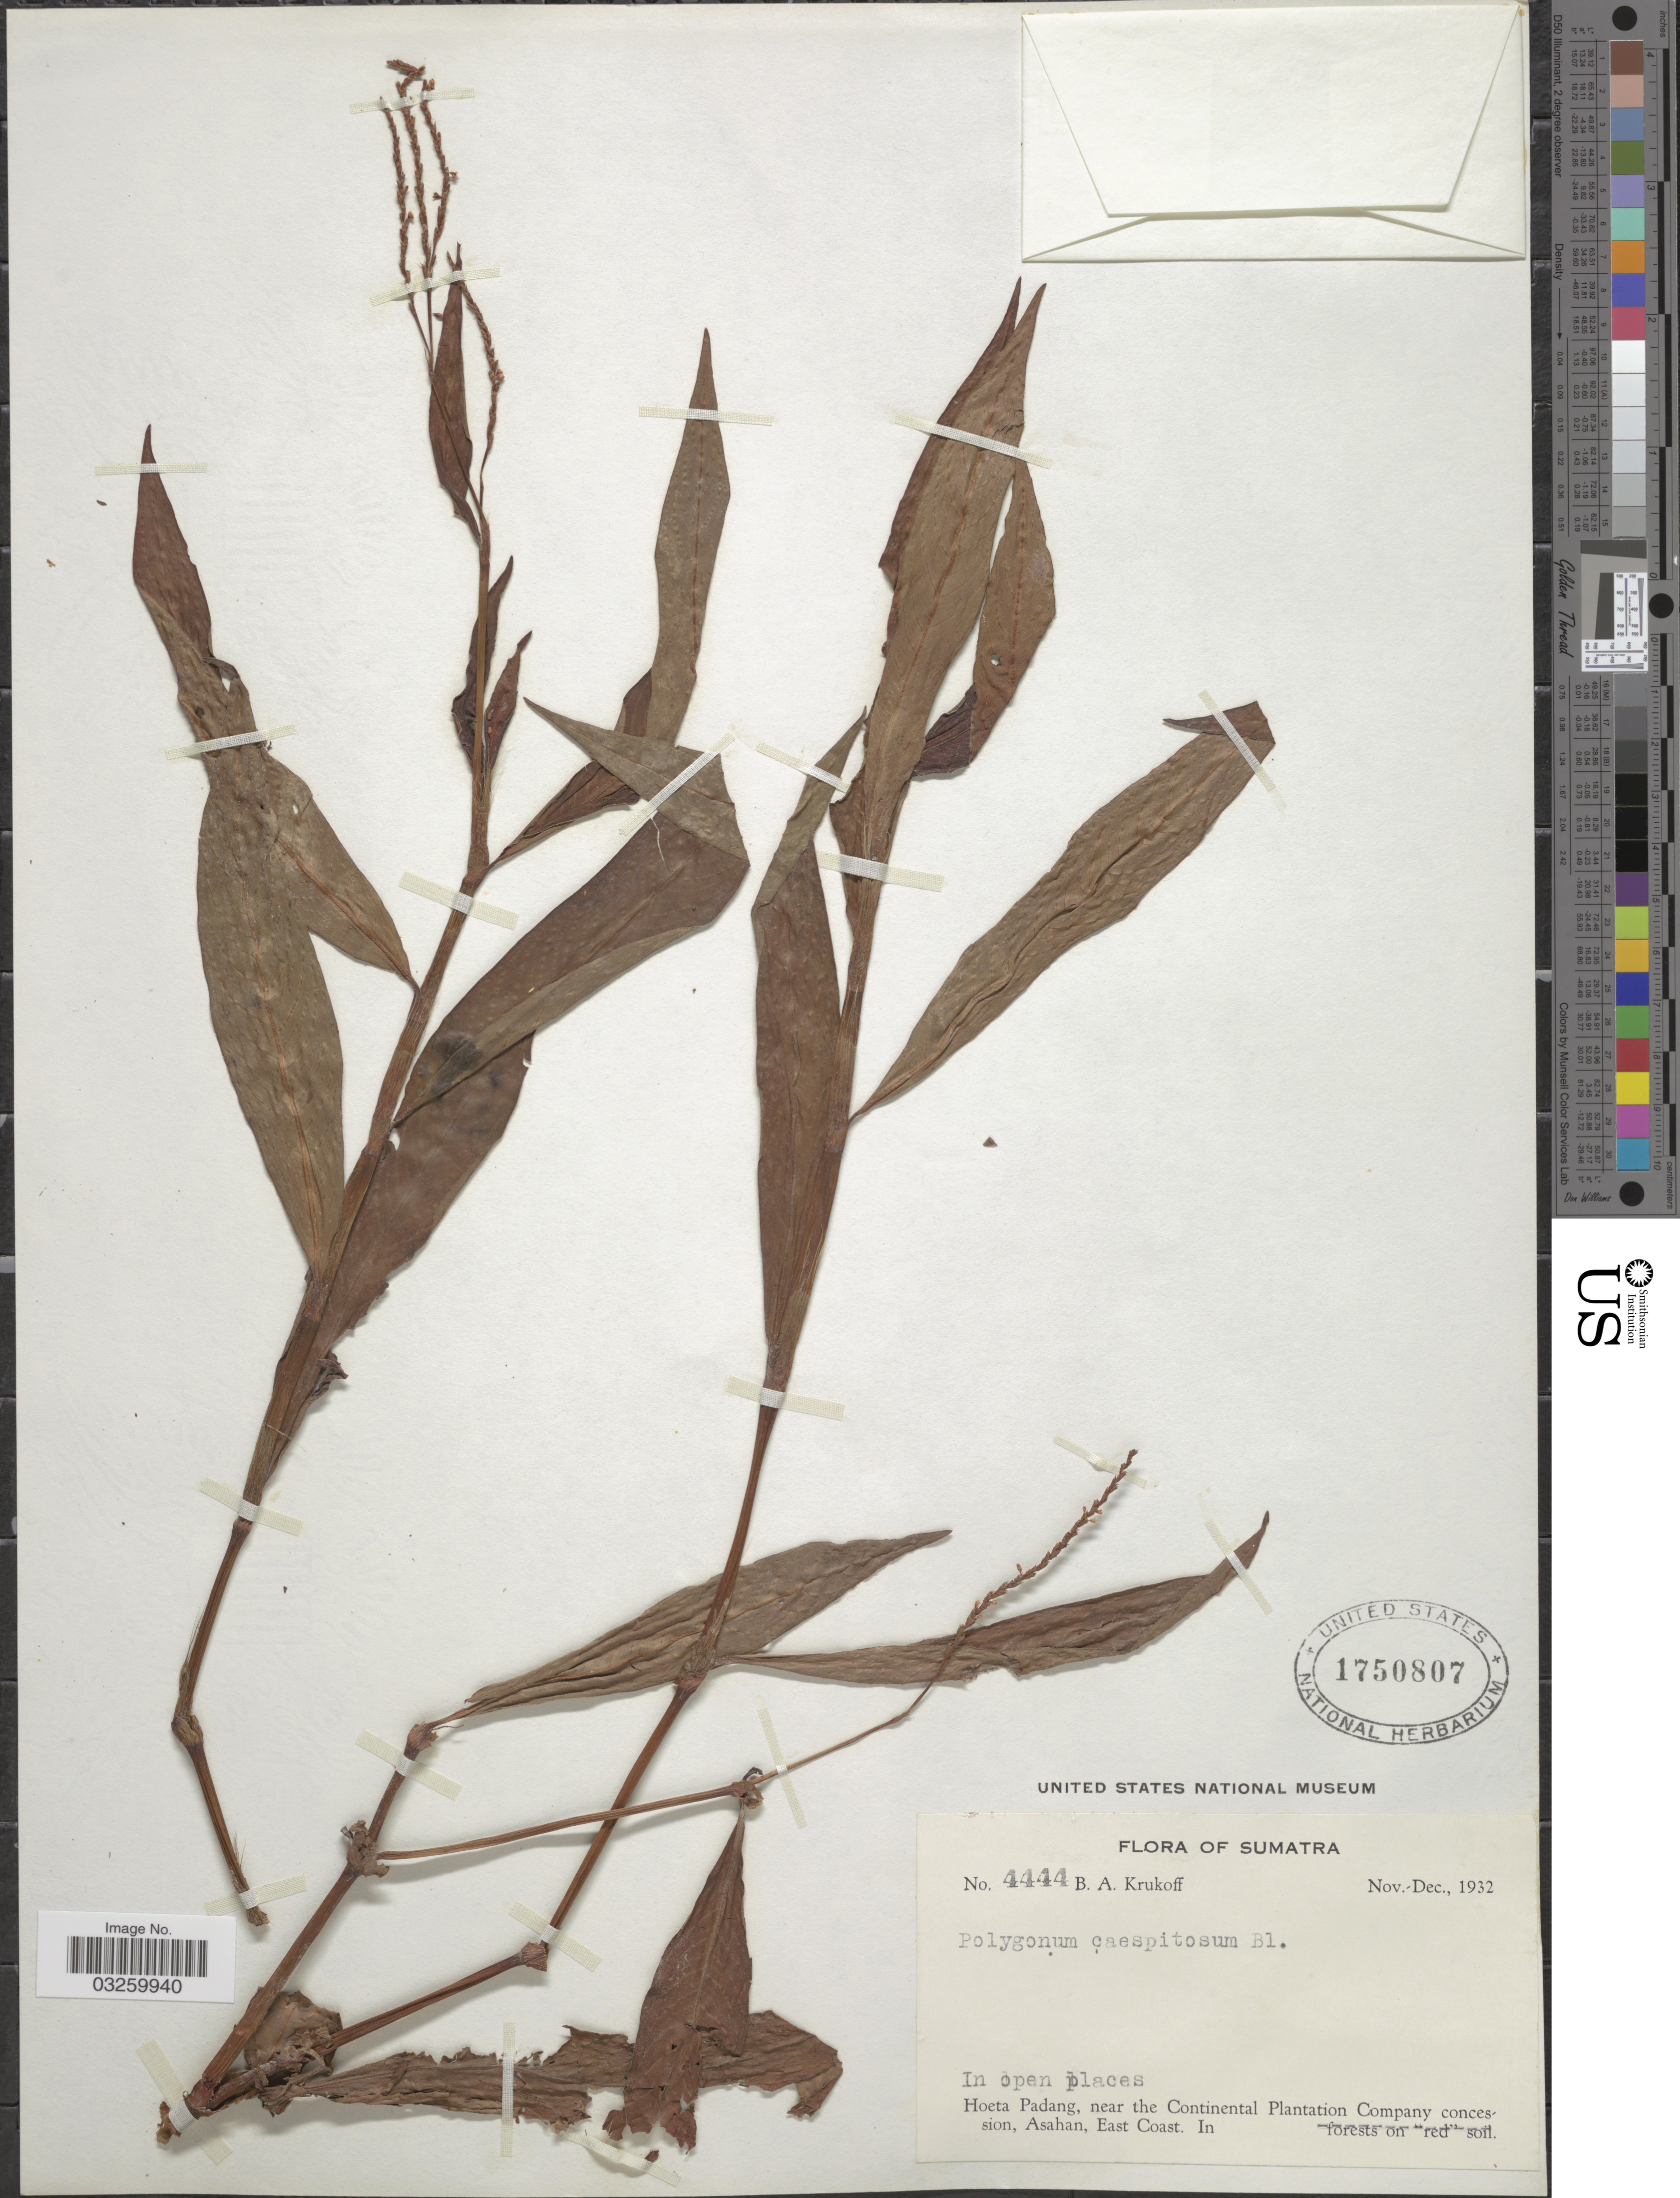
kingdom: Plantae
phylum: Tracheophyta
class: Magnoliopsida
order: Caryophyllales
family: Polygonaceae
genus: Persicaria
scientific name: Persicaria caespitosa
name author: (Blume) Nakai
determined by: Wagner, W. L., (BOT), Smithsonian Institution - National Museum of Natural History (UNITED STATES)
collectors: B. A. Krukoff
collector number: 4444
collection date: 1932-11/1932-12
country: Indonesia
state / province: Sumatra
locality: Hoeta Padang, near the Continental Plantation Company concession, Asahan, East Coast.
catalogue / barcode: US 1750807